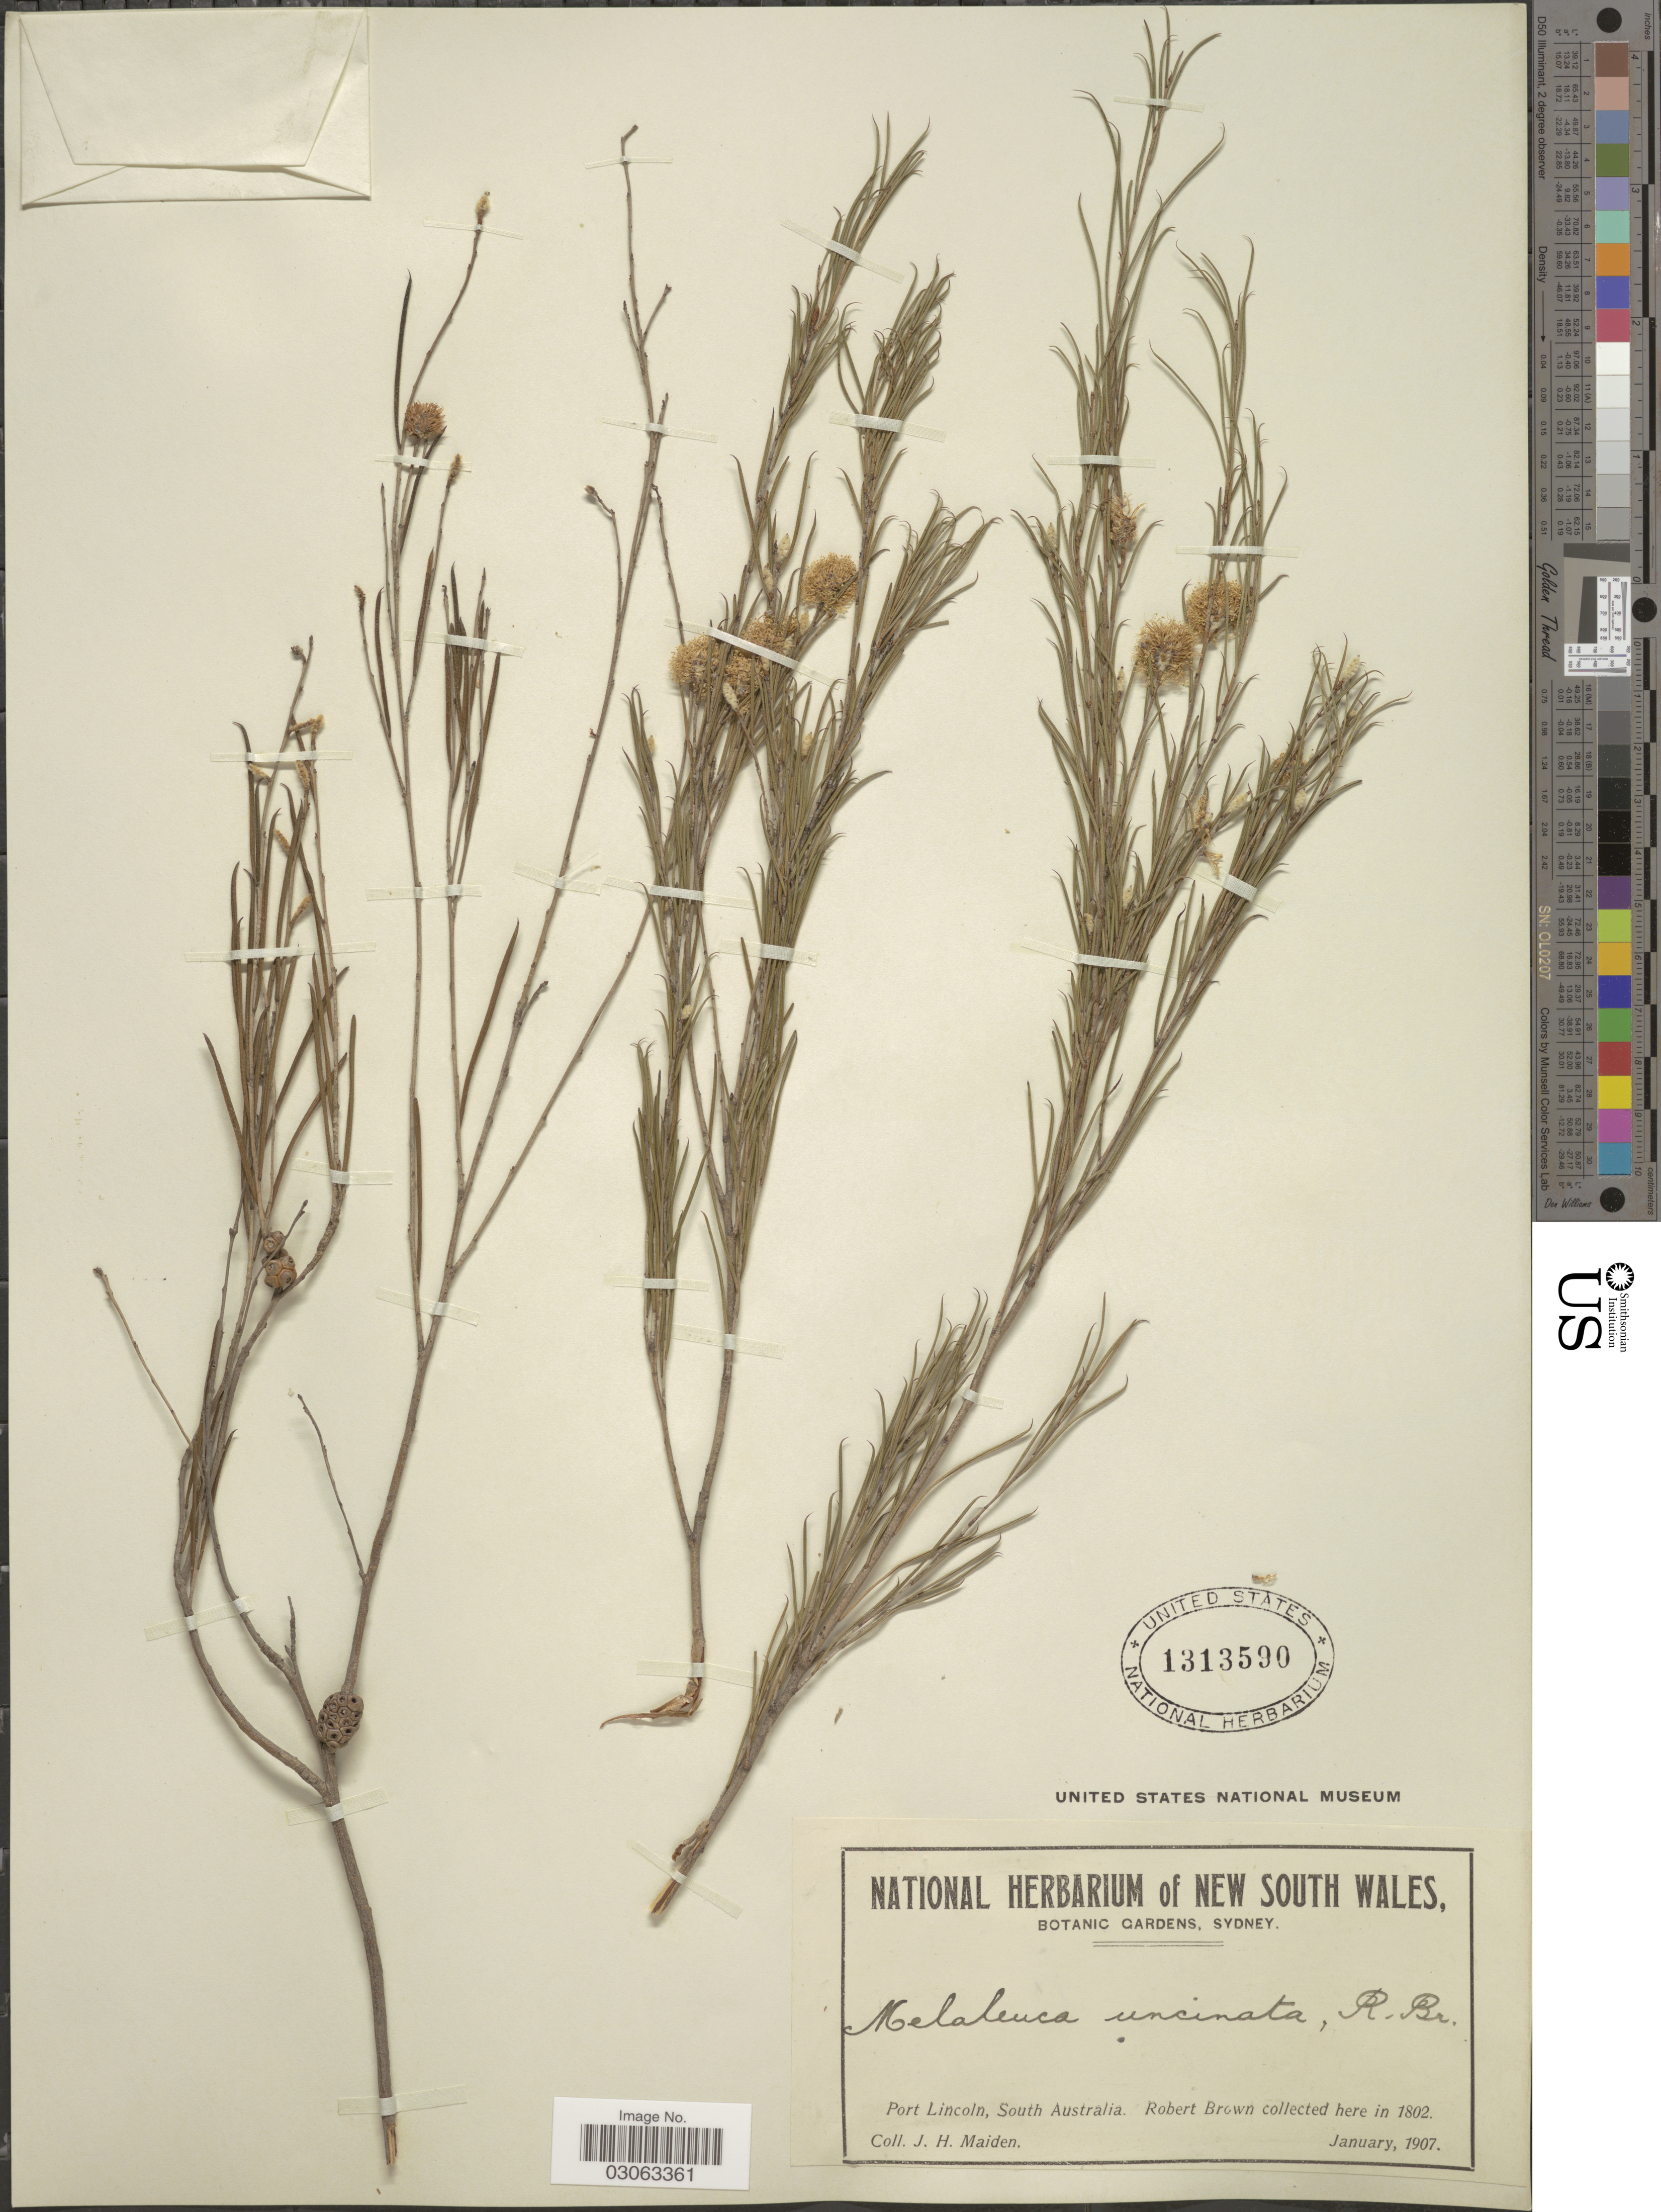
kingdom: Plantae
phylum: Tracheophyta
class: Magnoliopsida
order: Myrtales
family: Myrtaceae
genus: Melaleuca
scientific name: Melaleuca uncinata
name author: R. Br.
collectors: J. Maiden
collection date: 1907-01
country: Australia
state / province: South Australia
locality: Port Lincoln.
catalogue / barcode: US 1313590